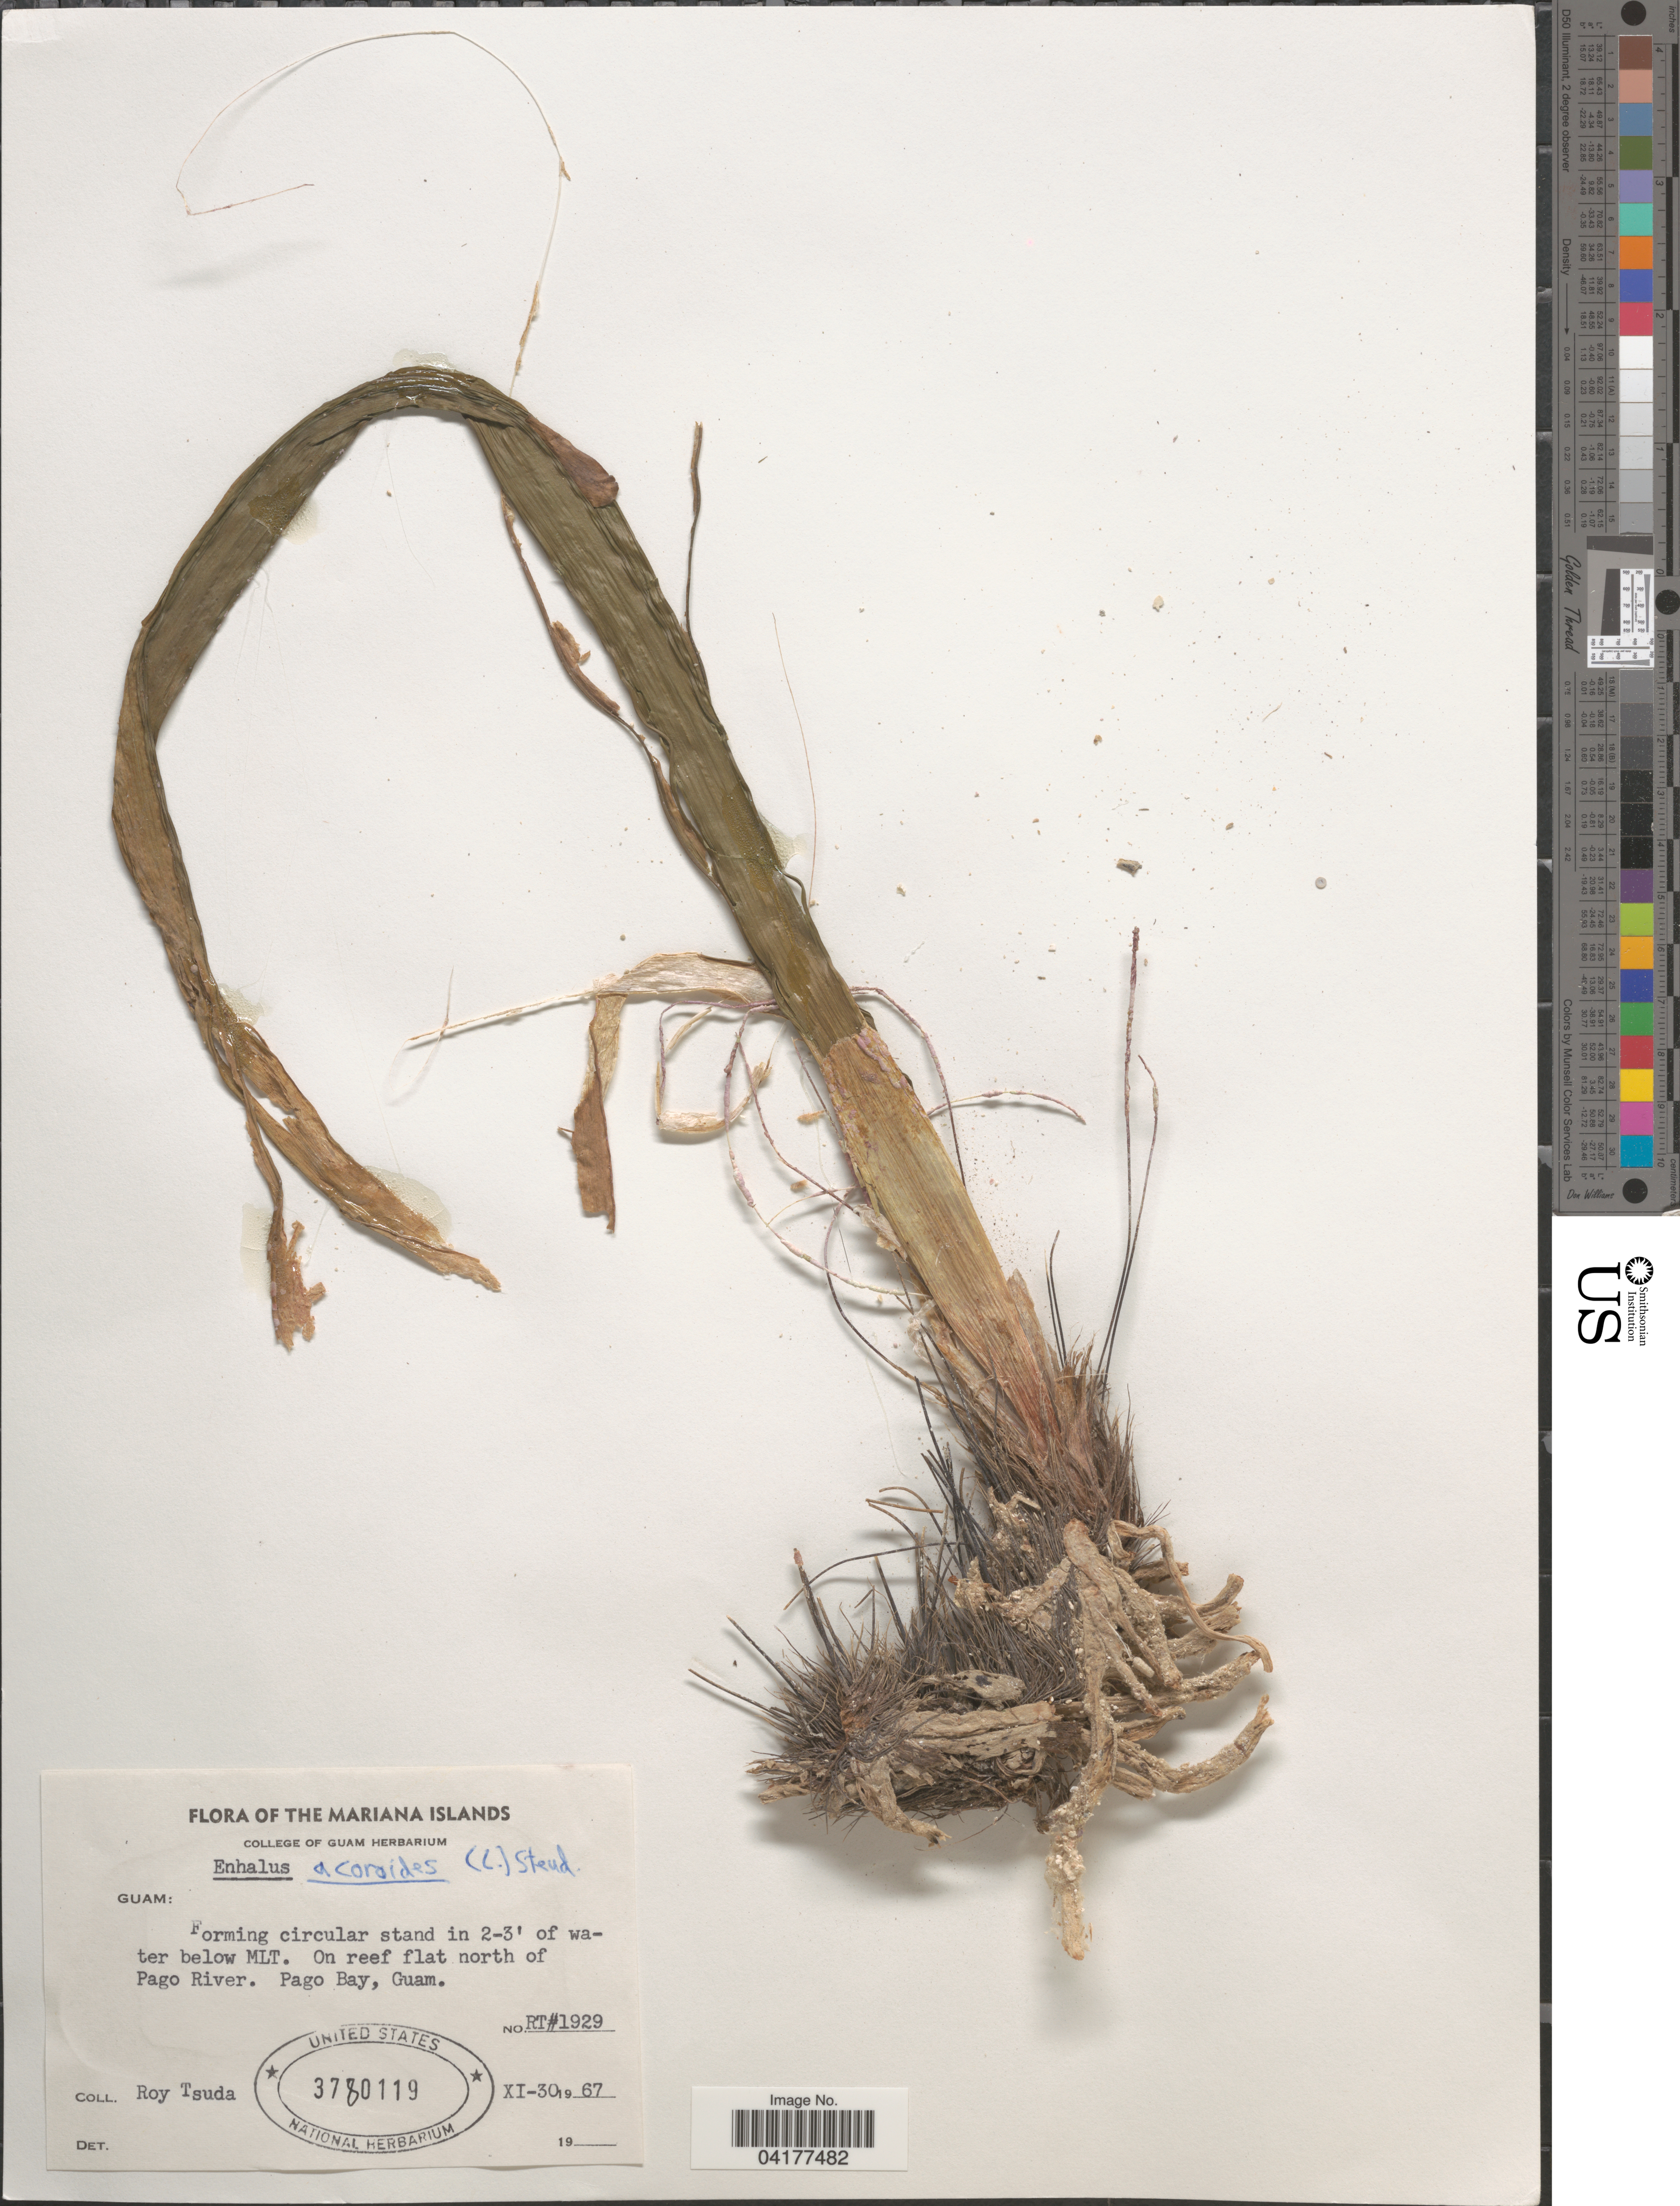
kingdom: Plantae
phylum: Tracheophyta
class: Liliopsida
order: Alismatales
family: Hydrocharitaceae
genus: Enhalus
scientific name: Enhalus acoroides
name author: (L. f.) Royle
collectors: R. Tsuda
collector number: RT1929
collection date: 1967-11-30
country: Guam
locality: The Mariana Islands. In 2-3' of water below MLT. On reef flat north of Pago River. Pago Bay.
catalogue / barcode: US 3780119